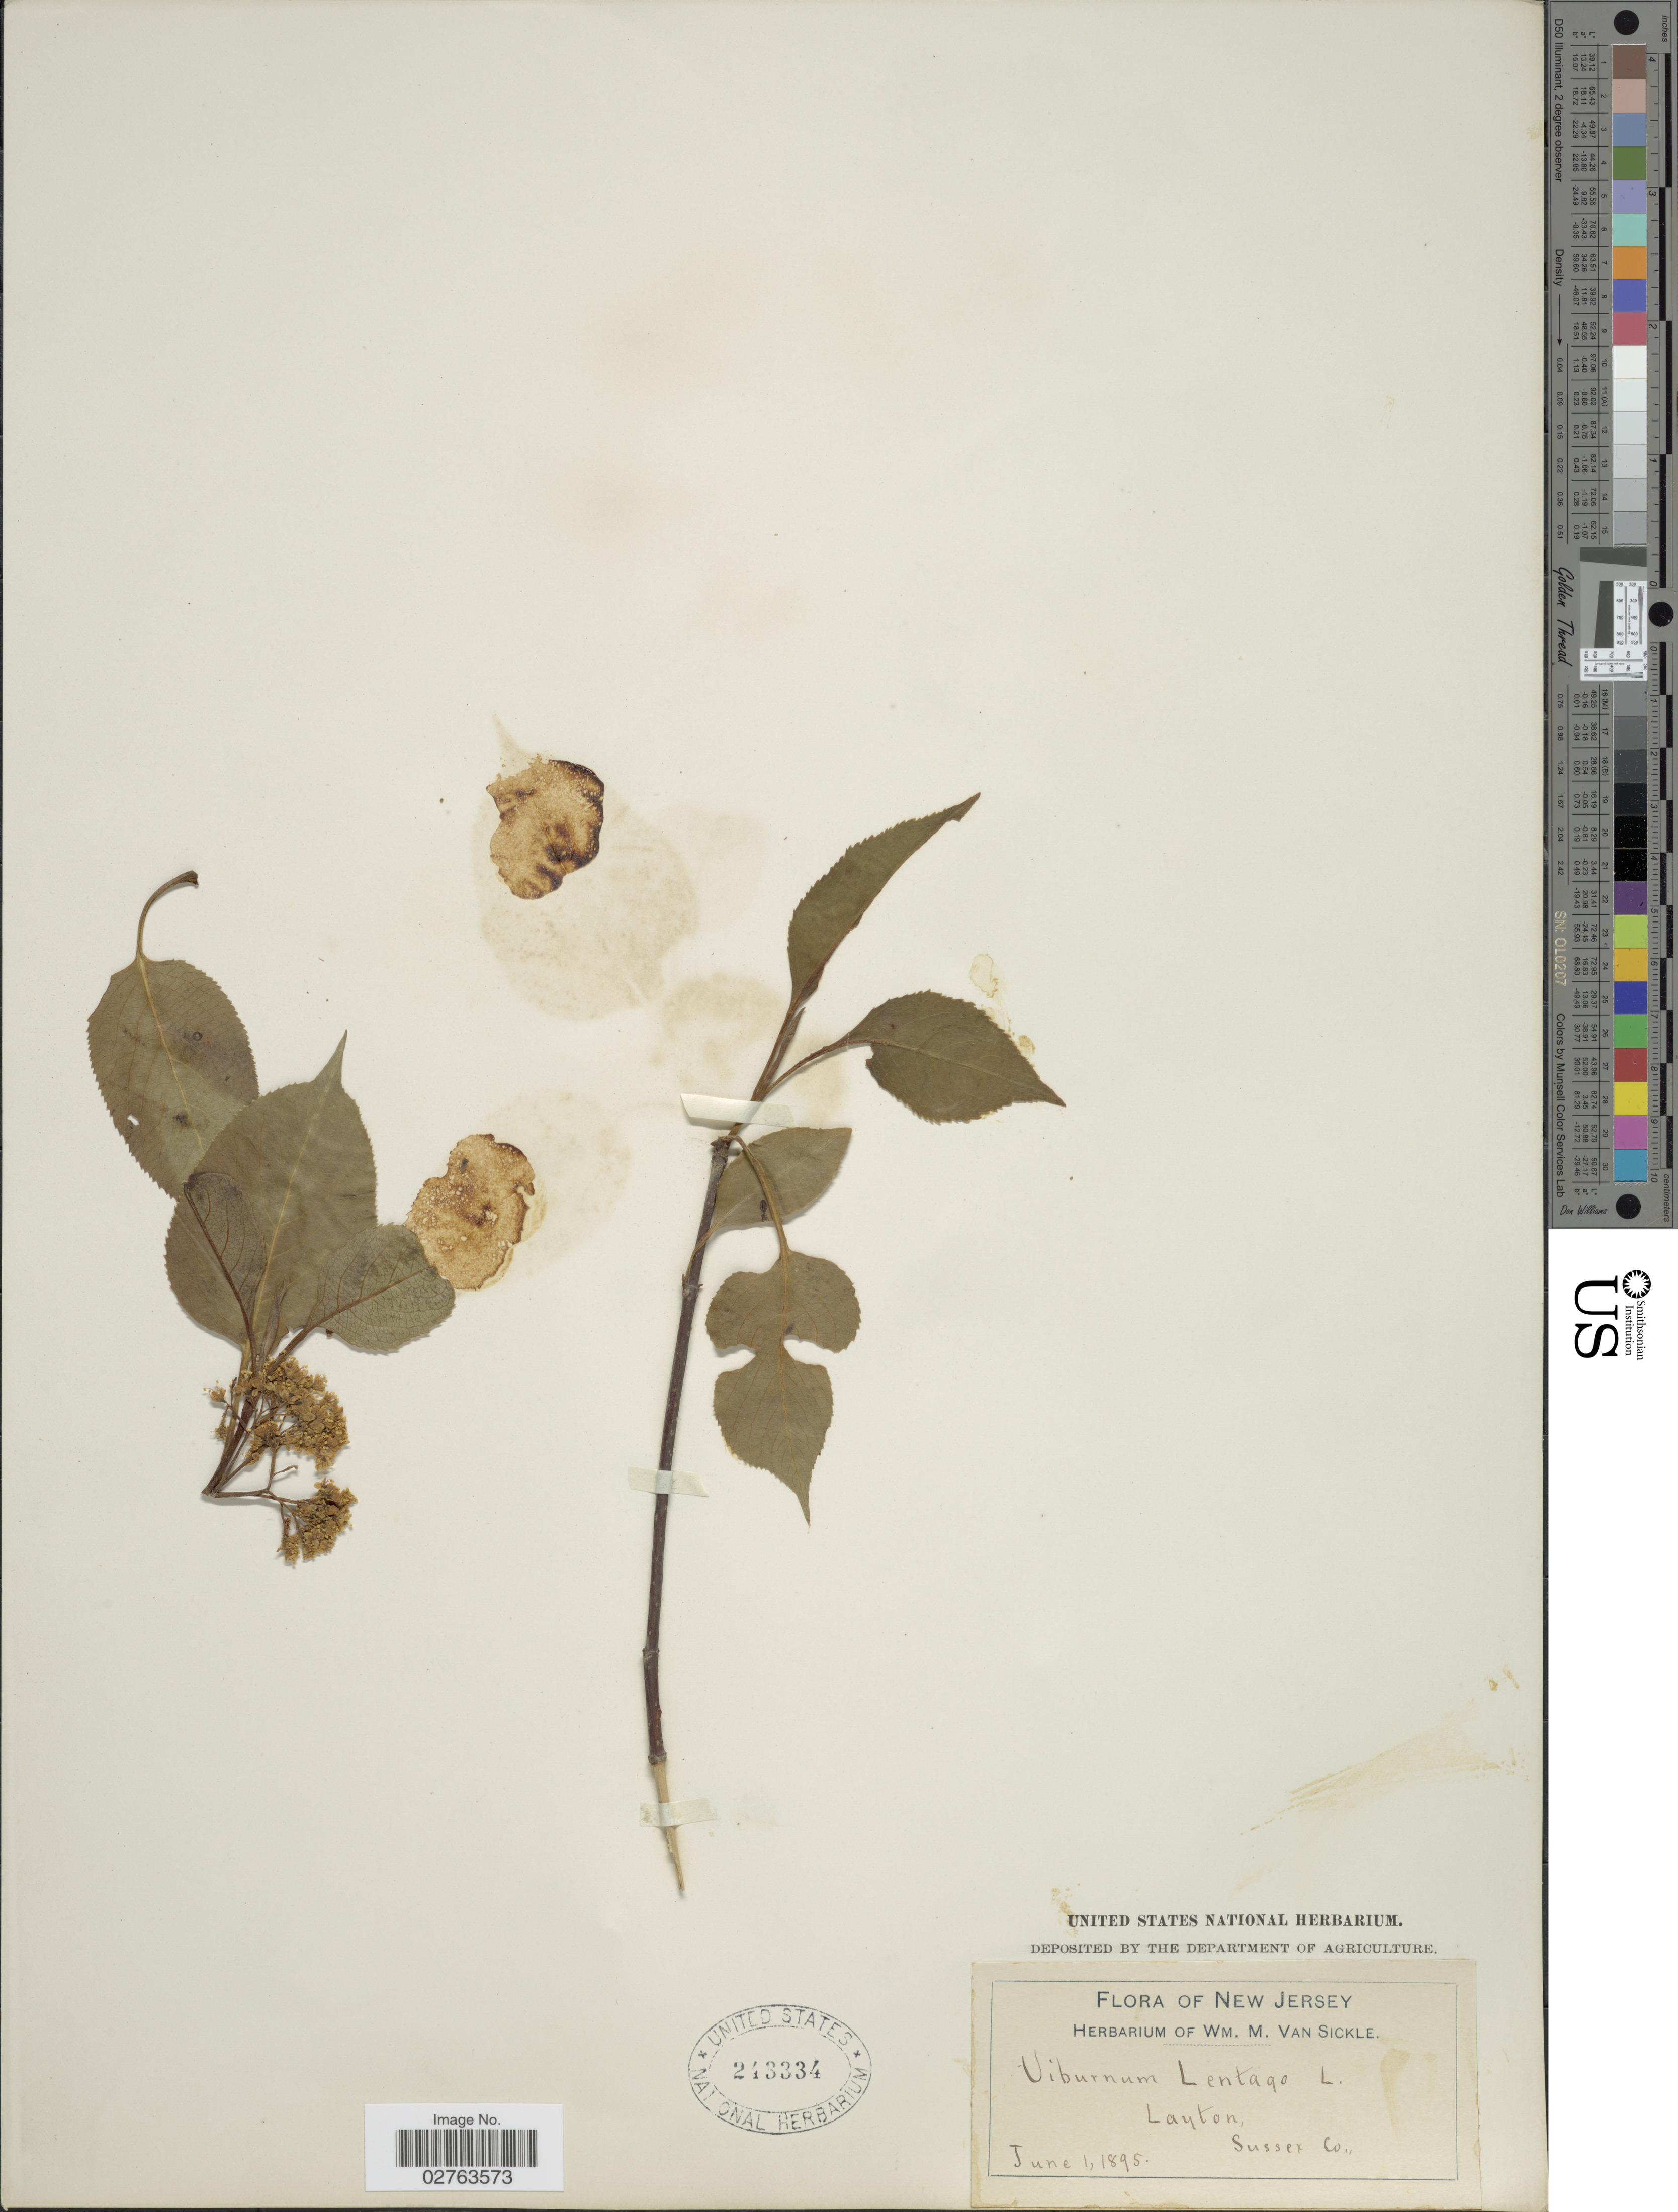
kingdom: Plantae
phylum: Tracheophyta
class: Magnoliopsida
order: Dipsacales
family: Viburnaceae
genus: Viburnum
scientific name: Viburnum lentago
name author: L.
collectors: W. M. Van Sickle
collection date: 1895-06-01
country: United States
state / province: New Jersey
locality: Layton, Sussex Co.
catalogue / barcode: US 243334